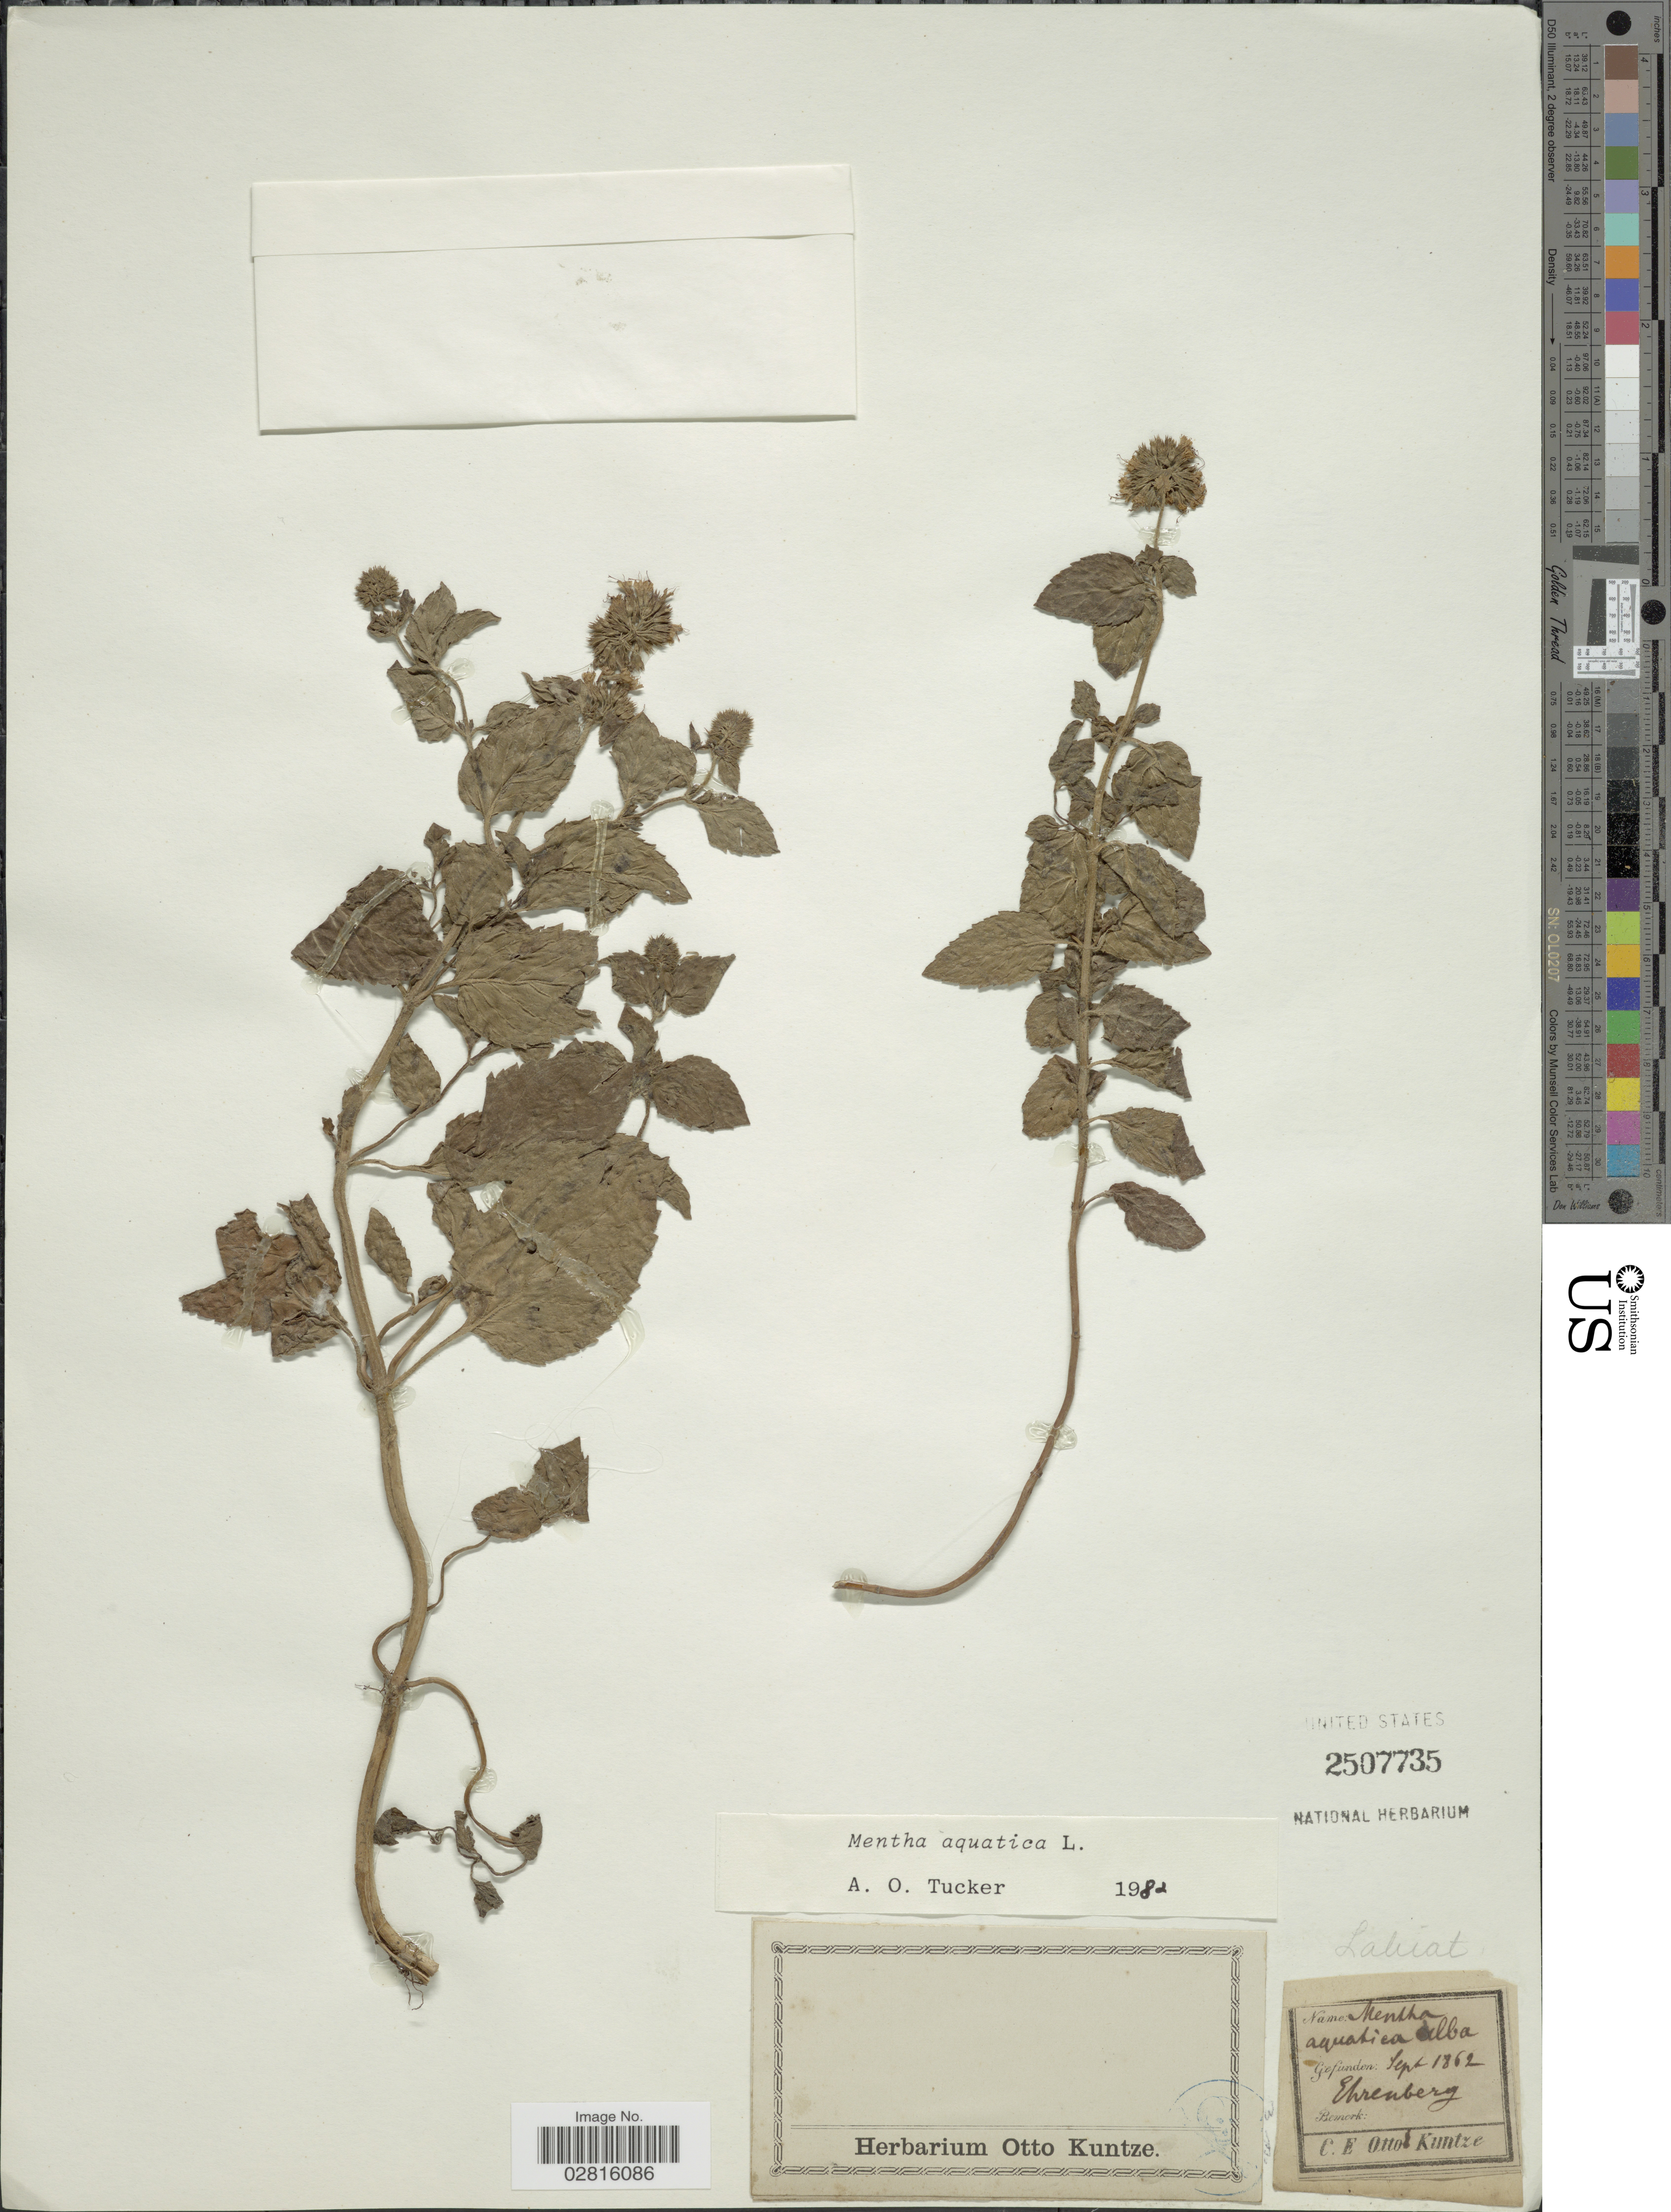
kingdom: Plantae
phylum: Tracheophyta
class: Magnoliopsida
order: Lamiales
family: Lamiaceae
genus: Mentha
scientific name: Mentha aquatica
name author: L.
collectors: C.E.O. Kuntze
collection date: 1862-09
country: Germany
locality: Ehrenberg.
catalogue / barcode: US 2507735